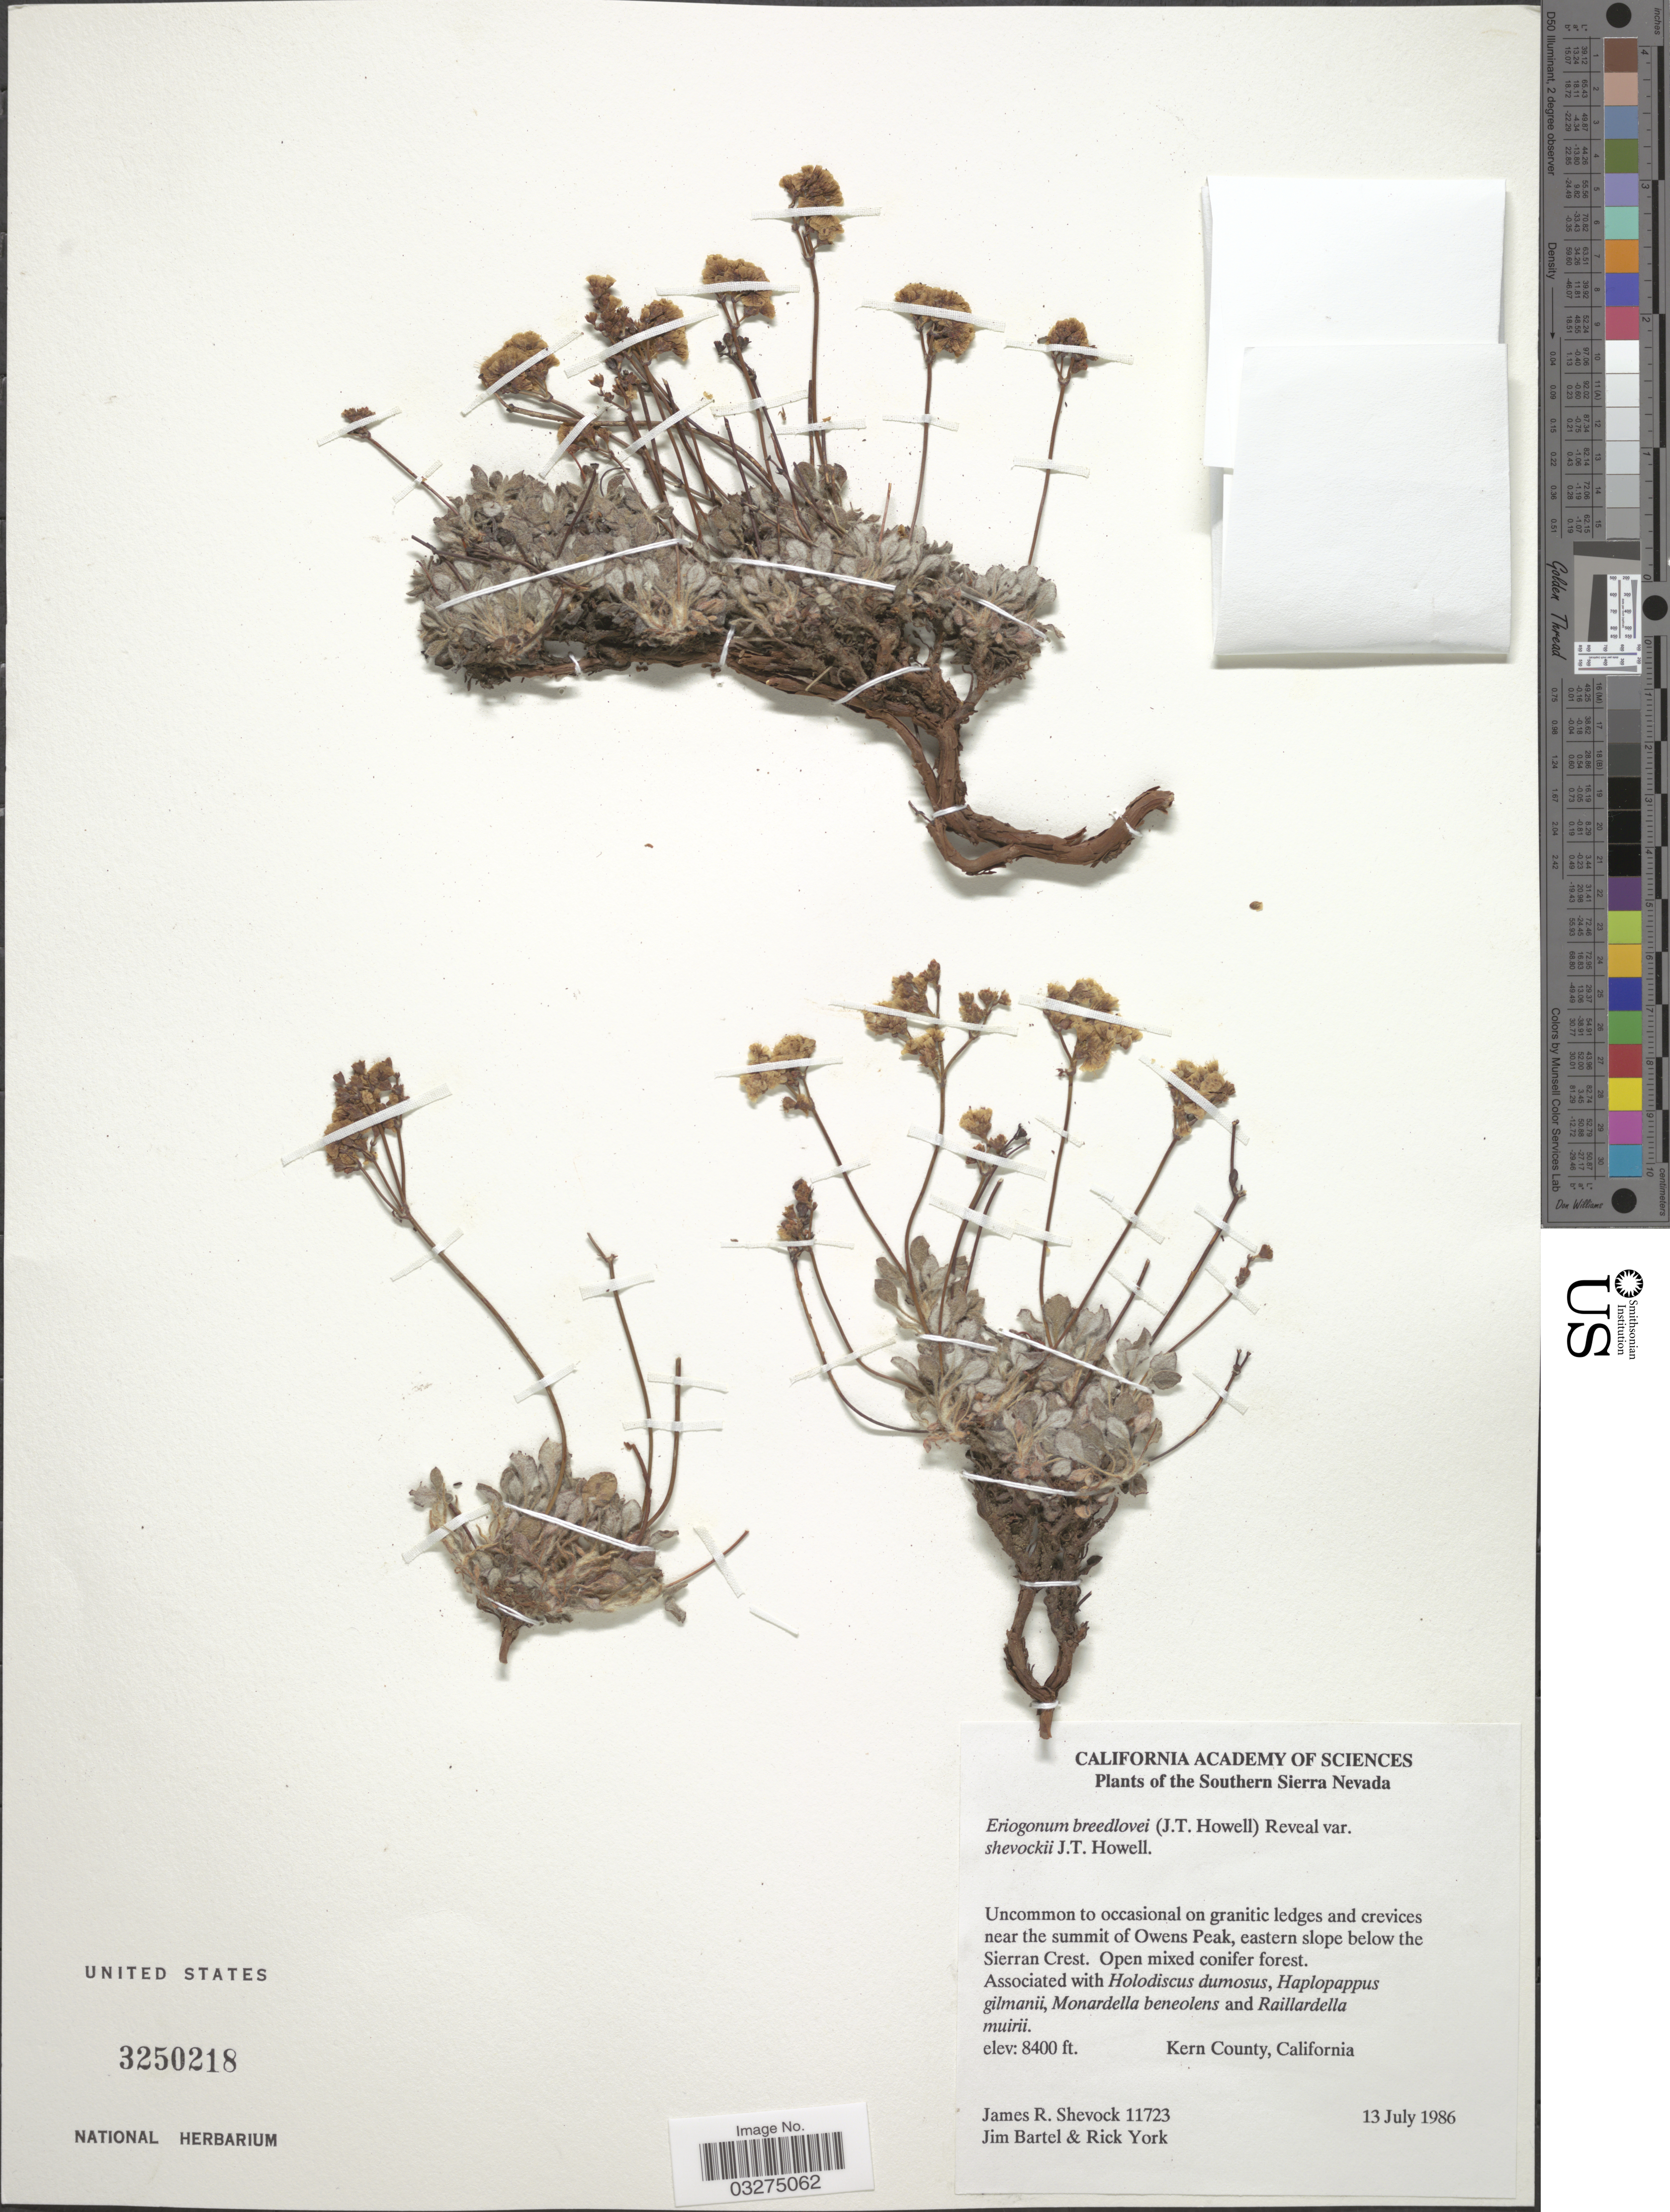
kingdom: Plantae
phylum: Tracheophyta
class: Magnoliopsida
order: Caryophyllales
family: Polygonaceae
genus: Eriogonum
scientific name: Eriogonum breedlovei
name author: (J.T. Howell) Reveal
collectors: J. R. Shevock, J. Bartel & R. York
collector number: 11723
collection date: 1986-07-13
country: United States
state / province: California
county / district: Kern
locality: Southern Sierra Nevada. Near the summit of Owens Peak, eastern slope below the Sierran Crest. Kern County.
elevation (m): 2560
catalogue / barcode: US 3250218